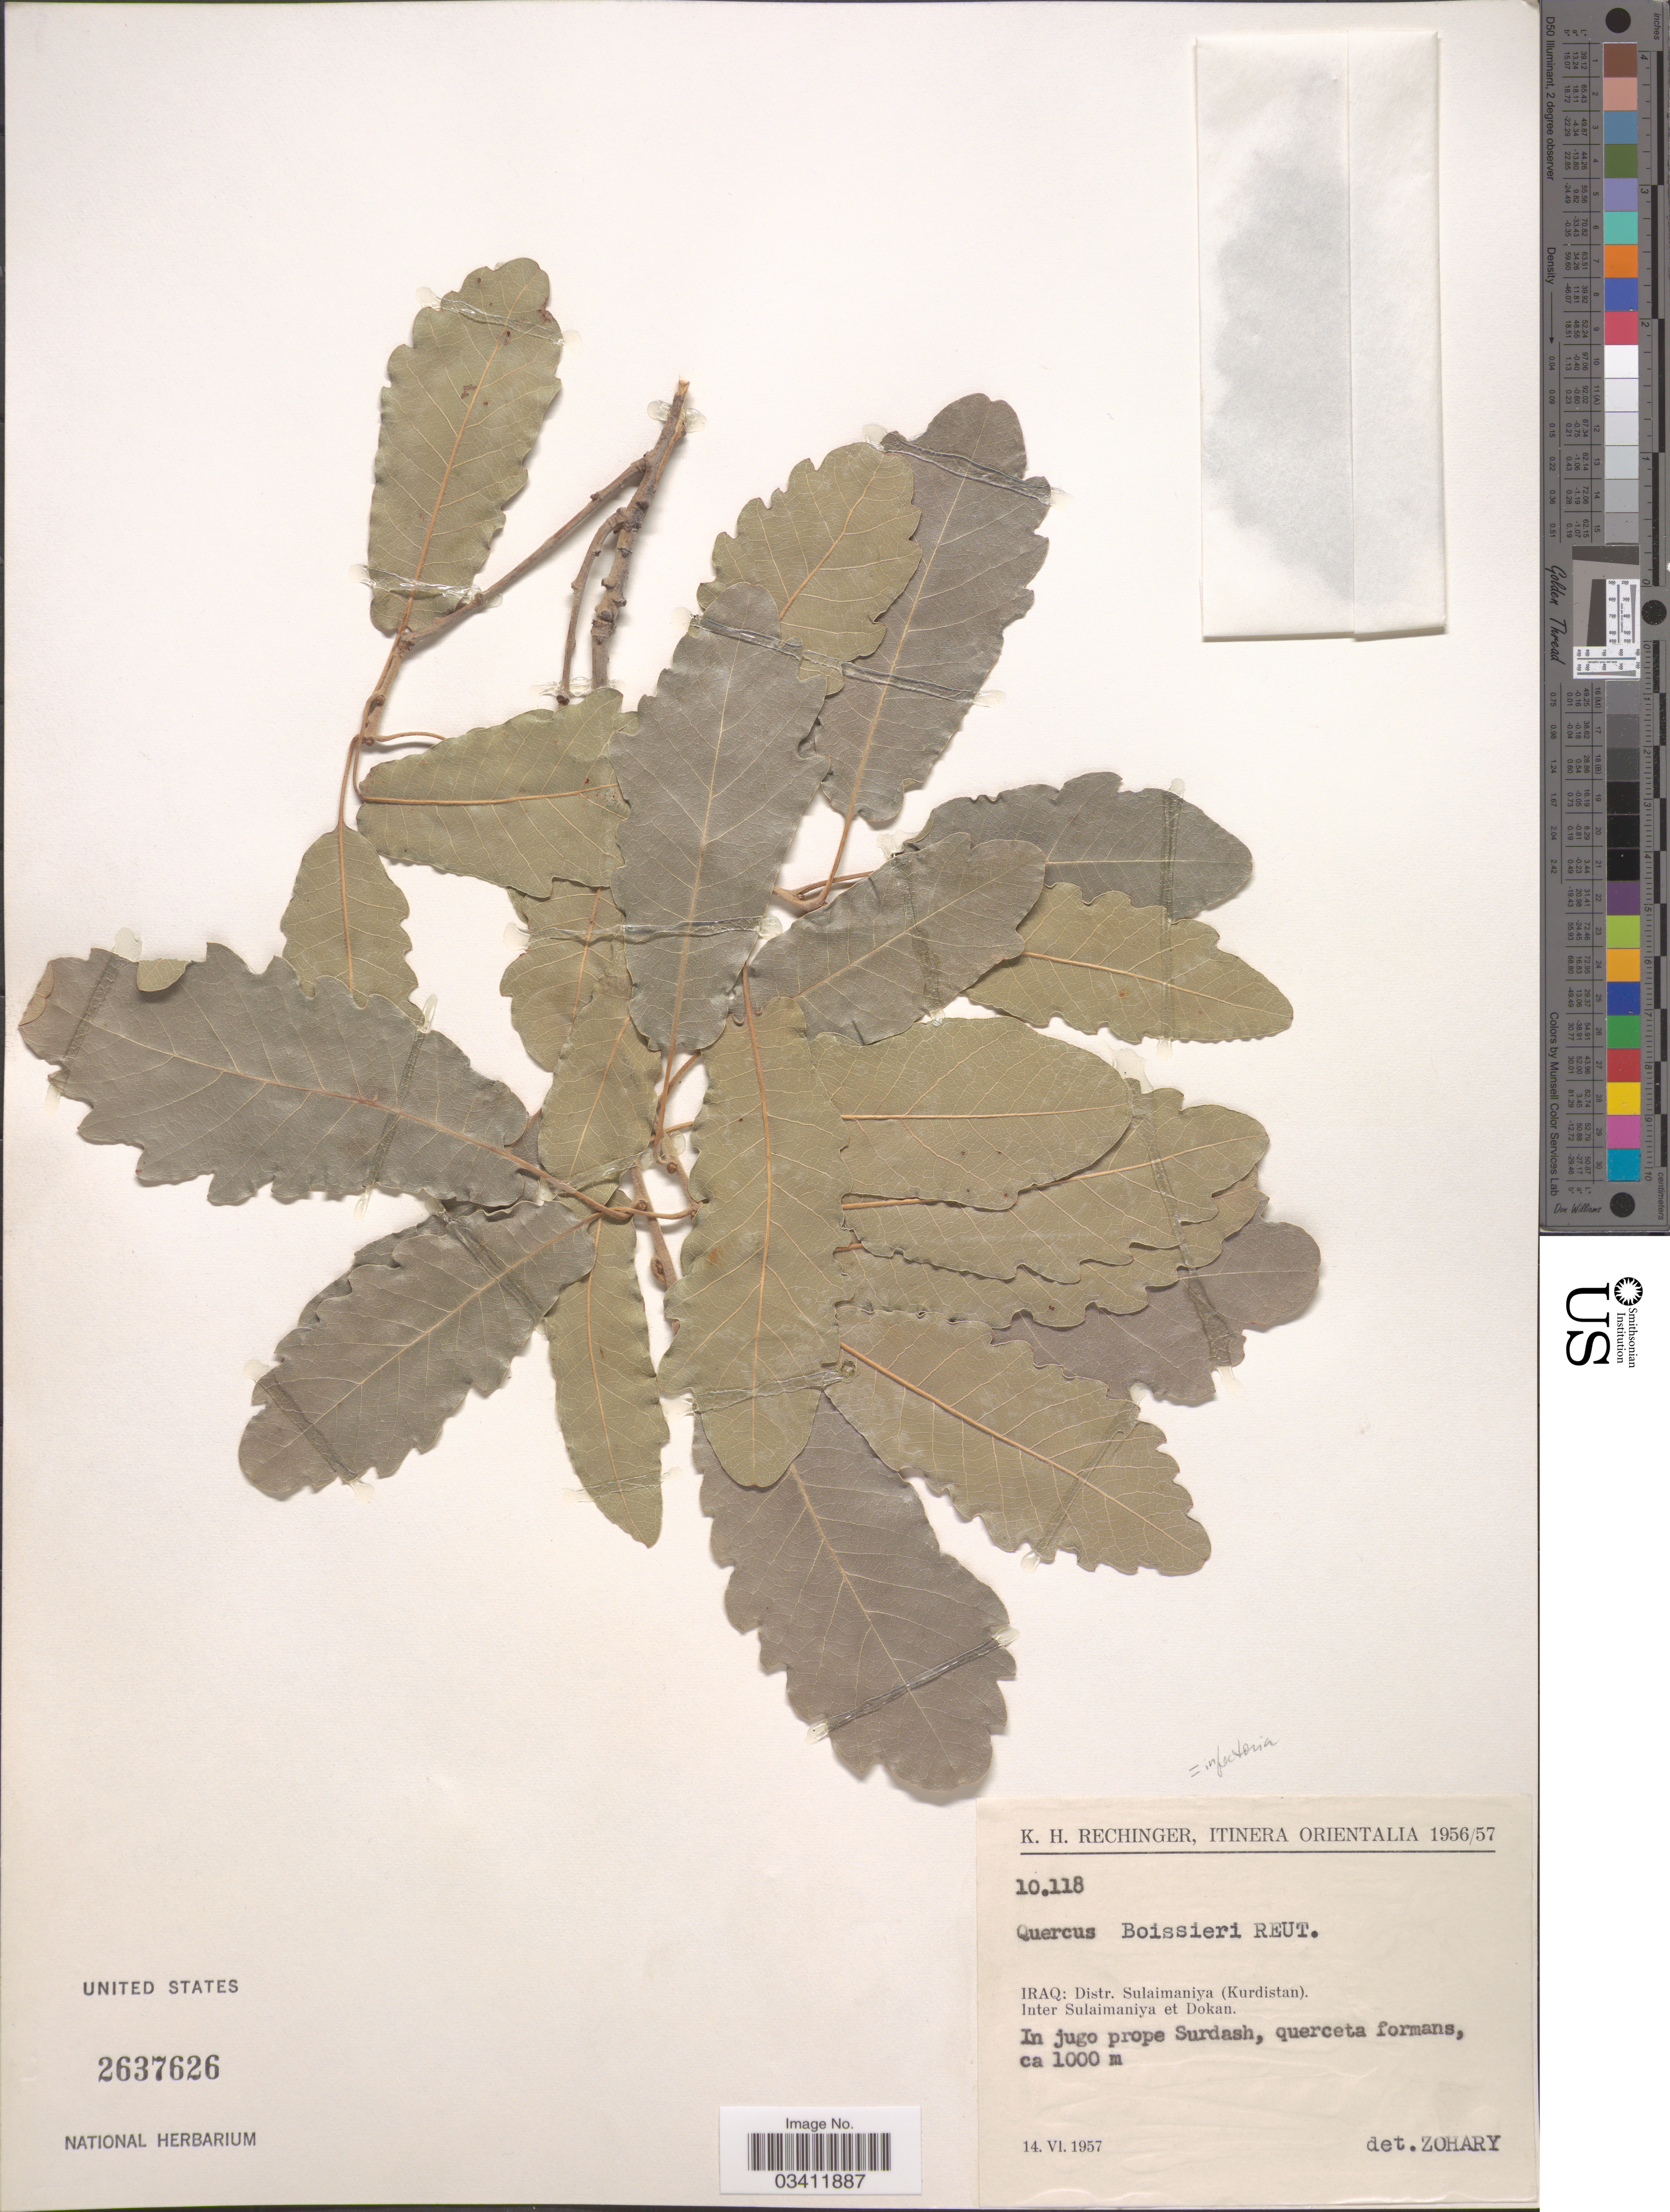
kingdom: Plantae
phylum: Tracheophyta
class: Magnoliopsida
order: Fagales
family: Fagaceae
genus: Quercus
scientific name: Quercus infectoria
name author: Olivier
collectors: K. H. Rechinger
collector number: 10118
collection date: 1957-06-14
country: Iraq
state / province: As Sulaymānīyah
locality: Orientalia. Distr. Sulaimaniya (Kurdistan). Inter Sulaimaniya et Dokan. In jugo prope Surdash.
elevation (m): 1000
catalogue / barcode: US 2637626